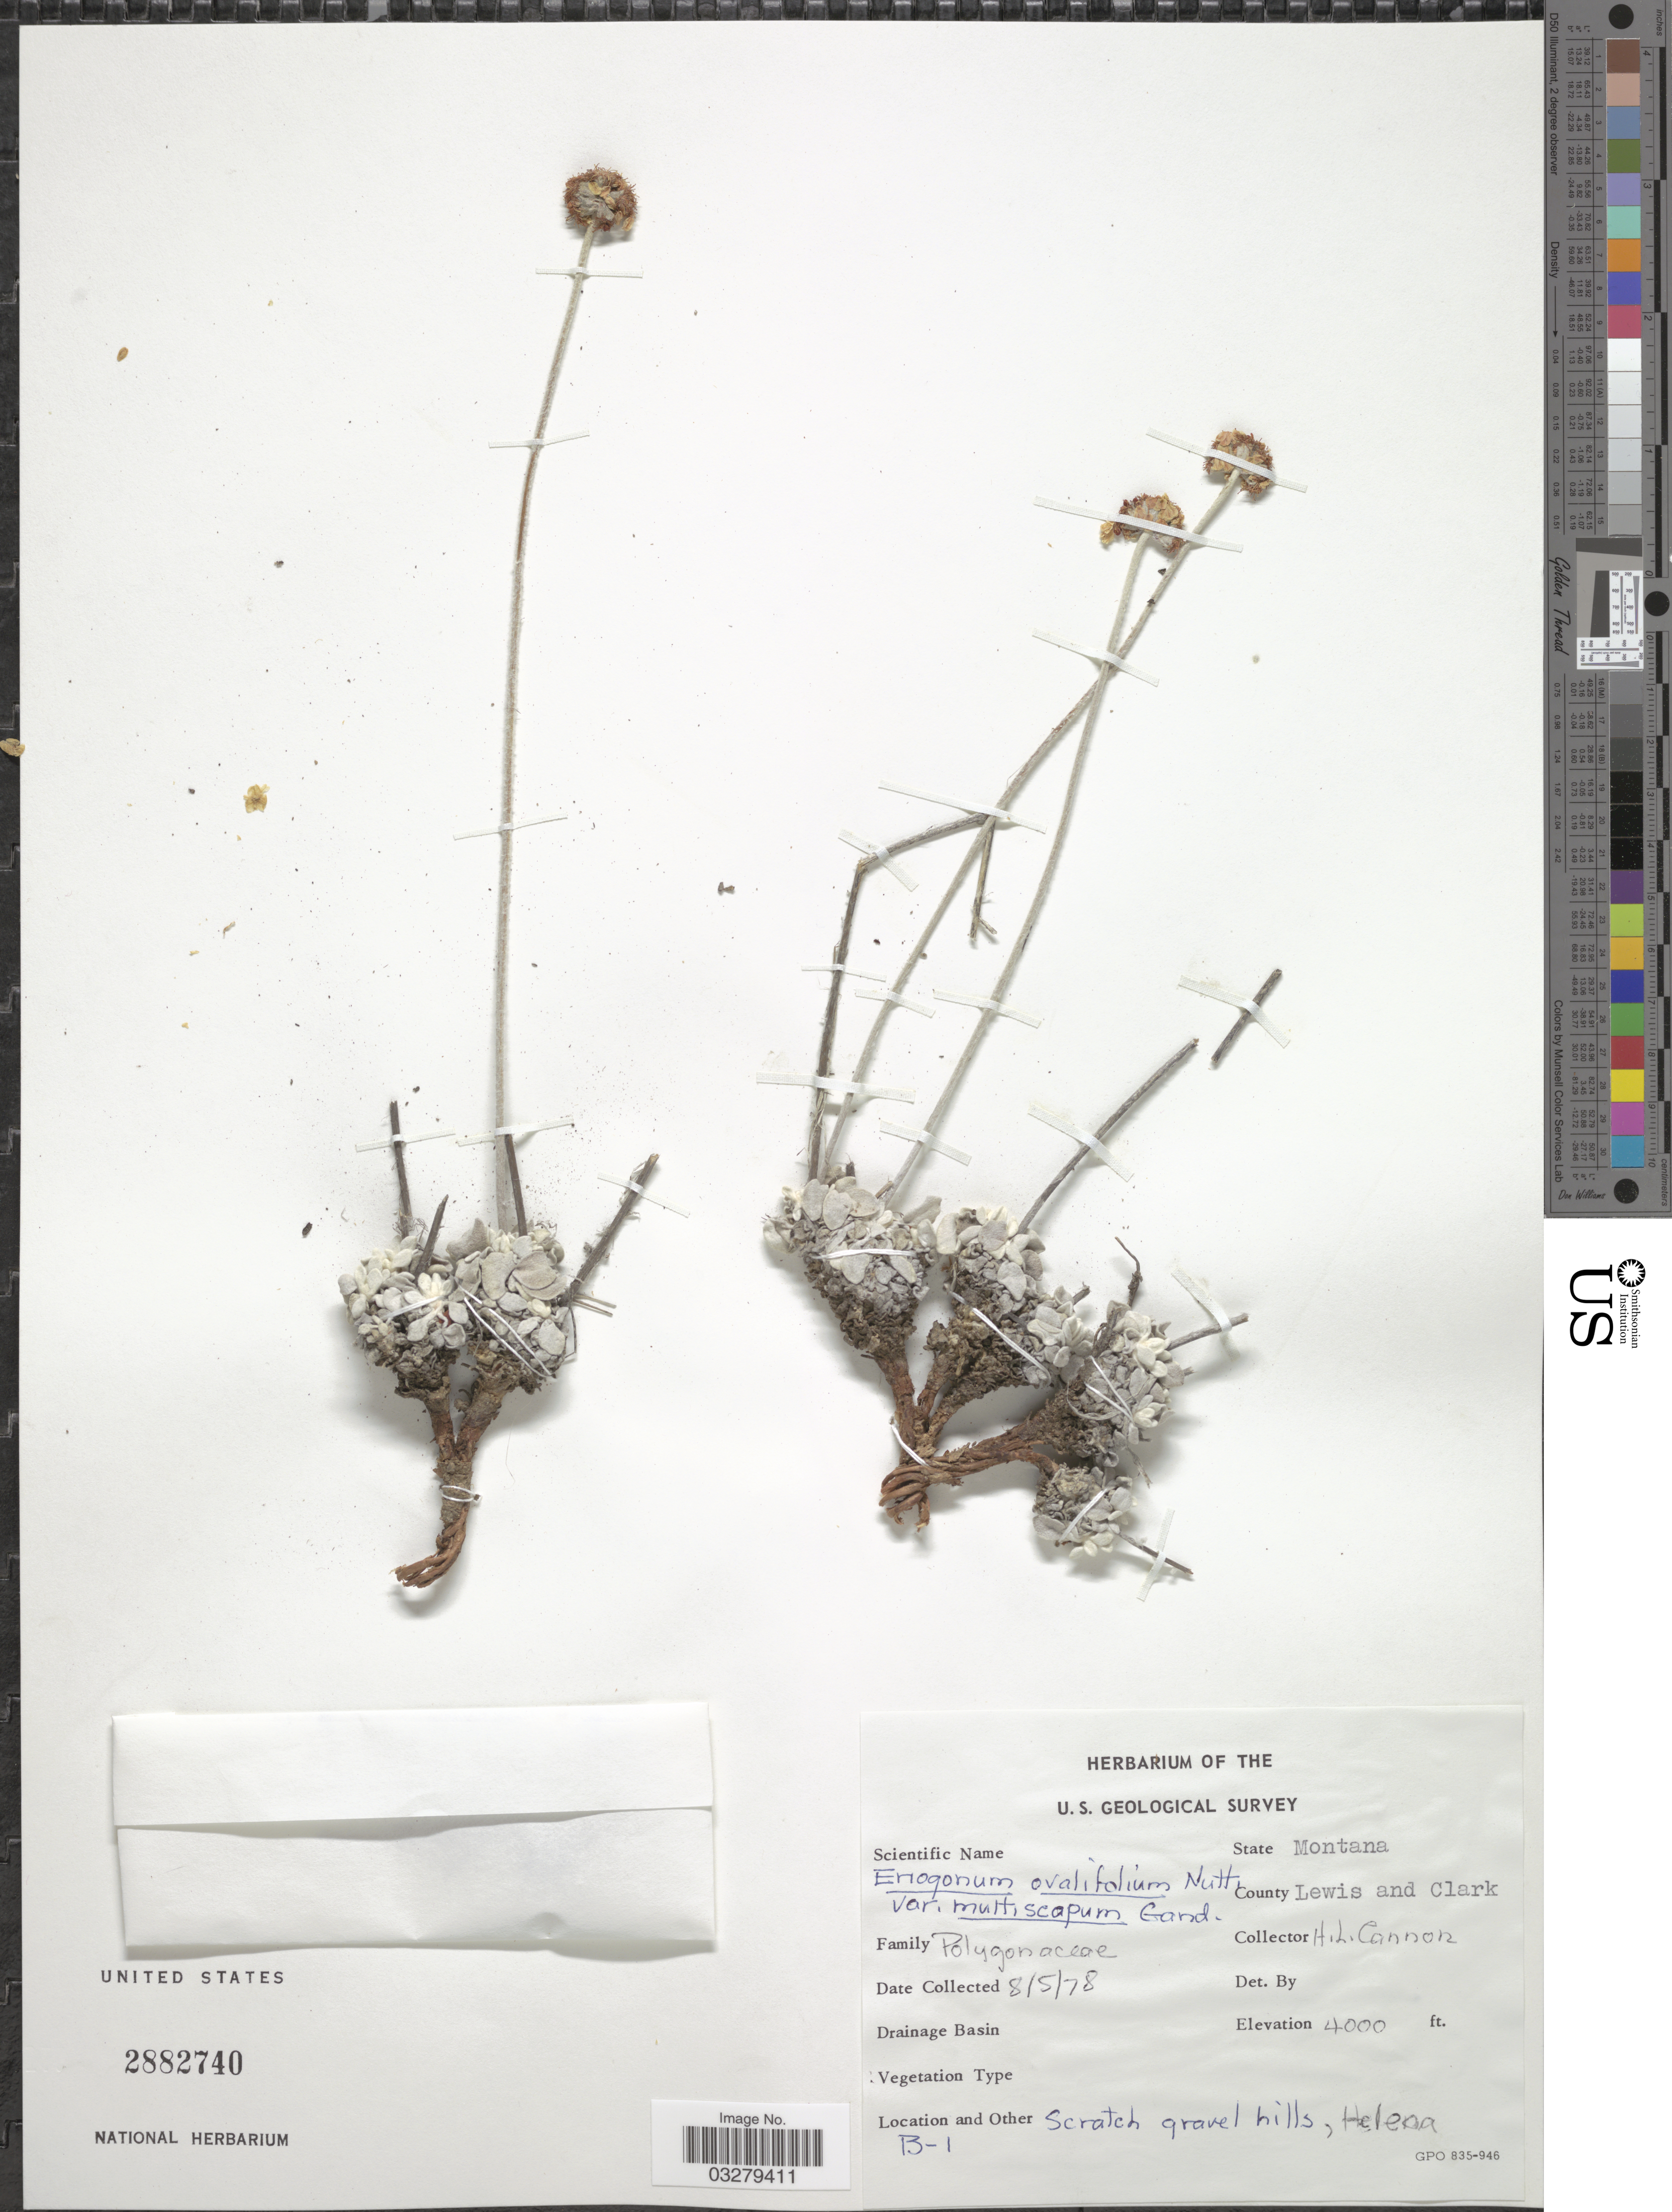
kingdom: Plantae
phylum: Tracheophyta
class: Magnoliopsida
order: Caryophyllales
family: Polygonaceae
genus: Eriogonum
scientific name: Eriogonum ovalifolium var. multiscapum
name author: Gand.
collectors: H. Cannon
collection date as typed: Transcribed d/m/y: 5/8/78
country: United States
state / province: Montana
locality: County Lewis and Clark, Helena B-1.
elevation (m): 1219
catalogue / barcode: US 2882740